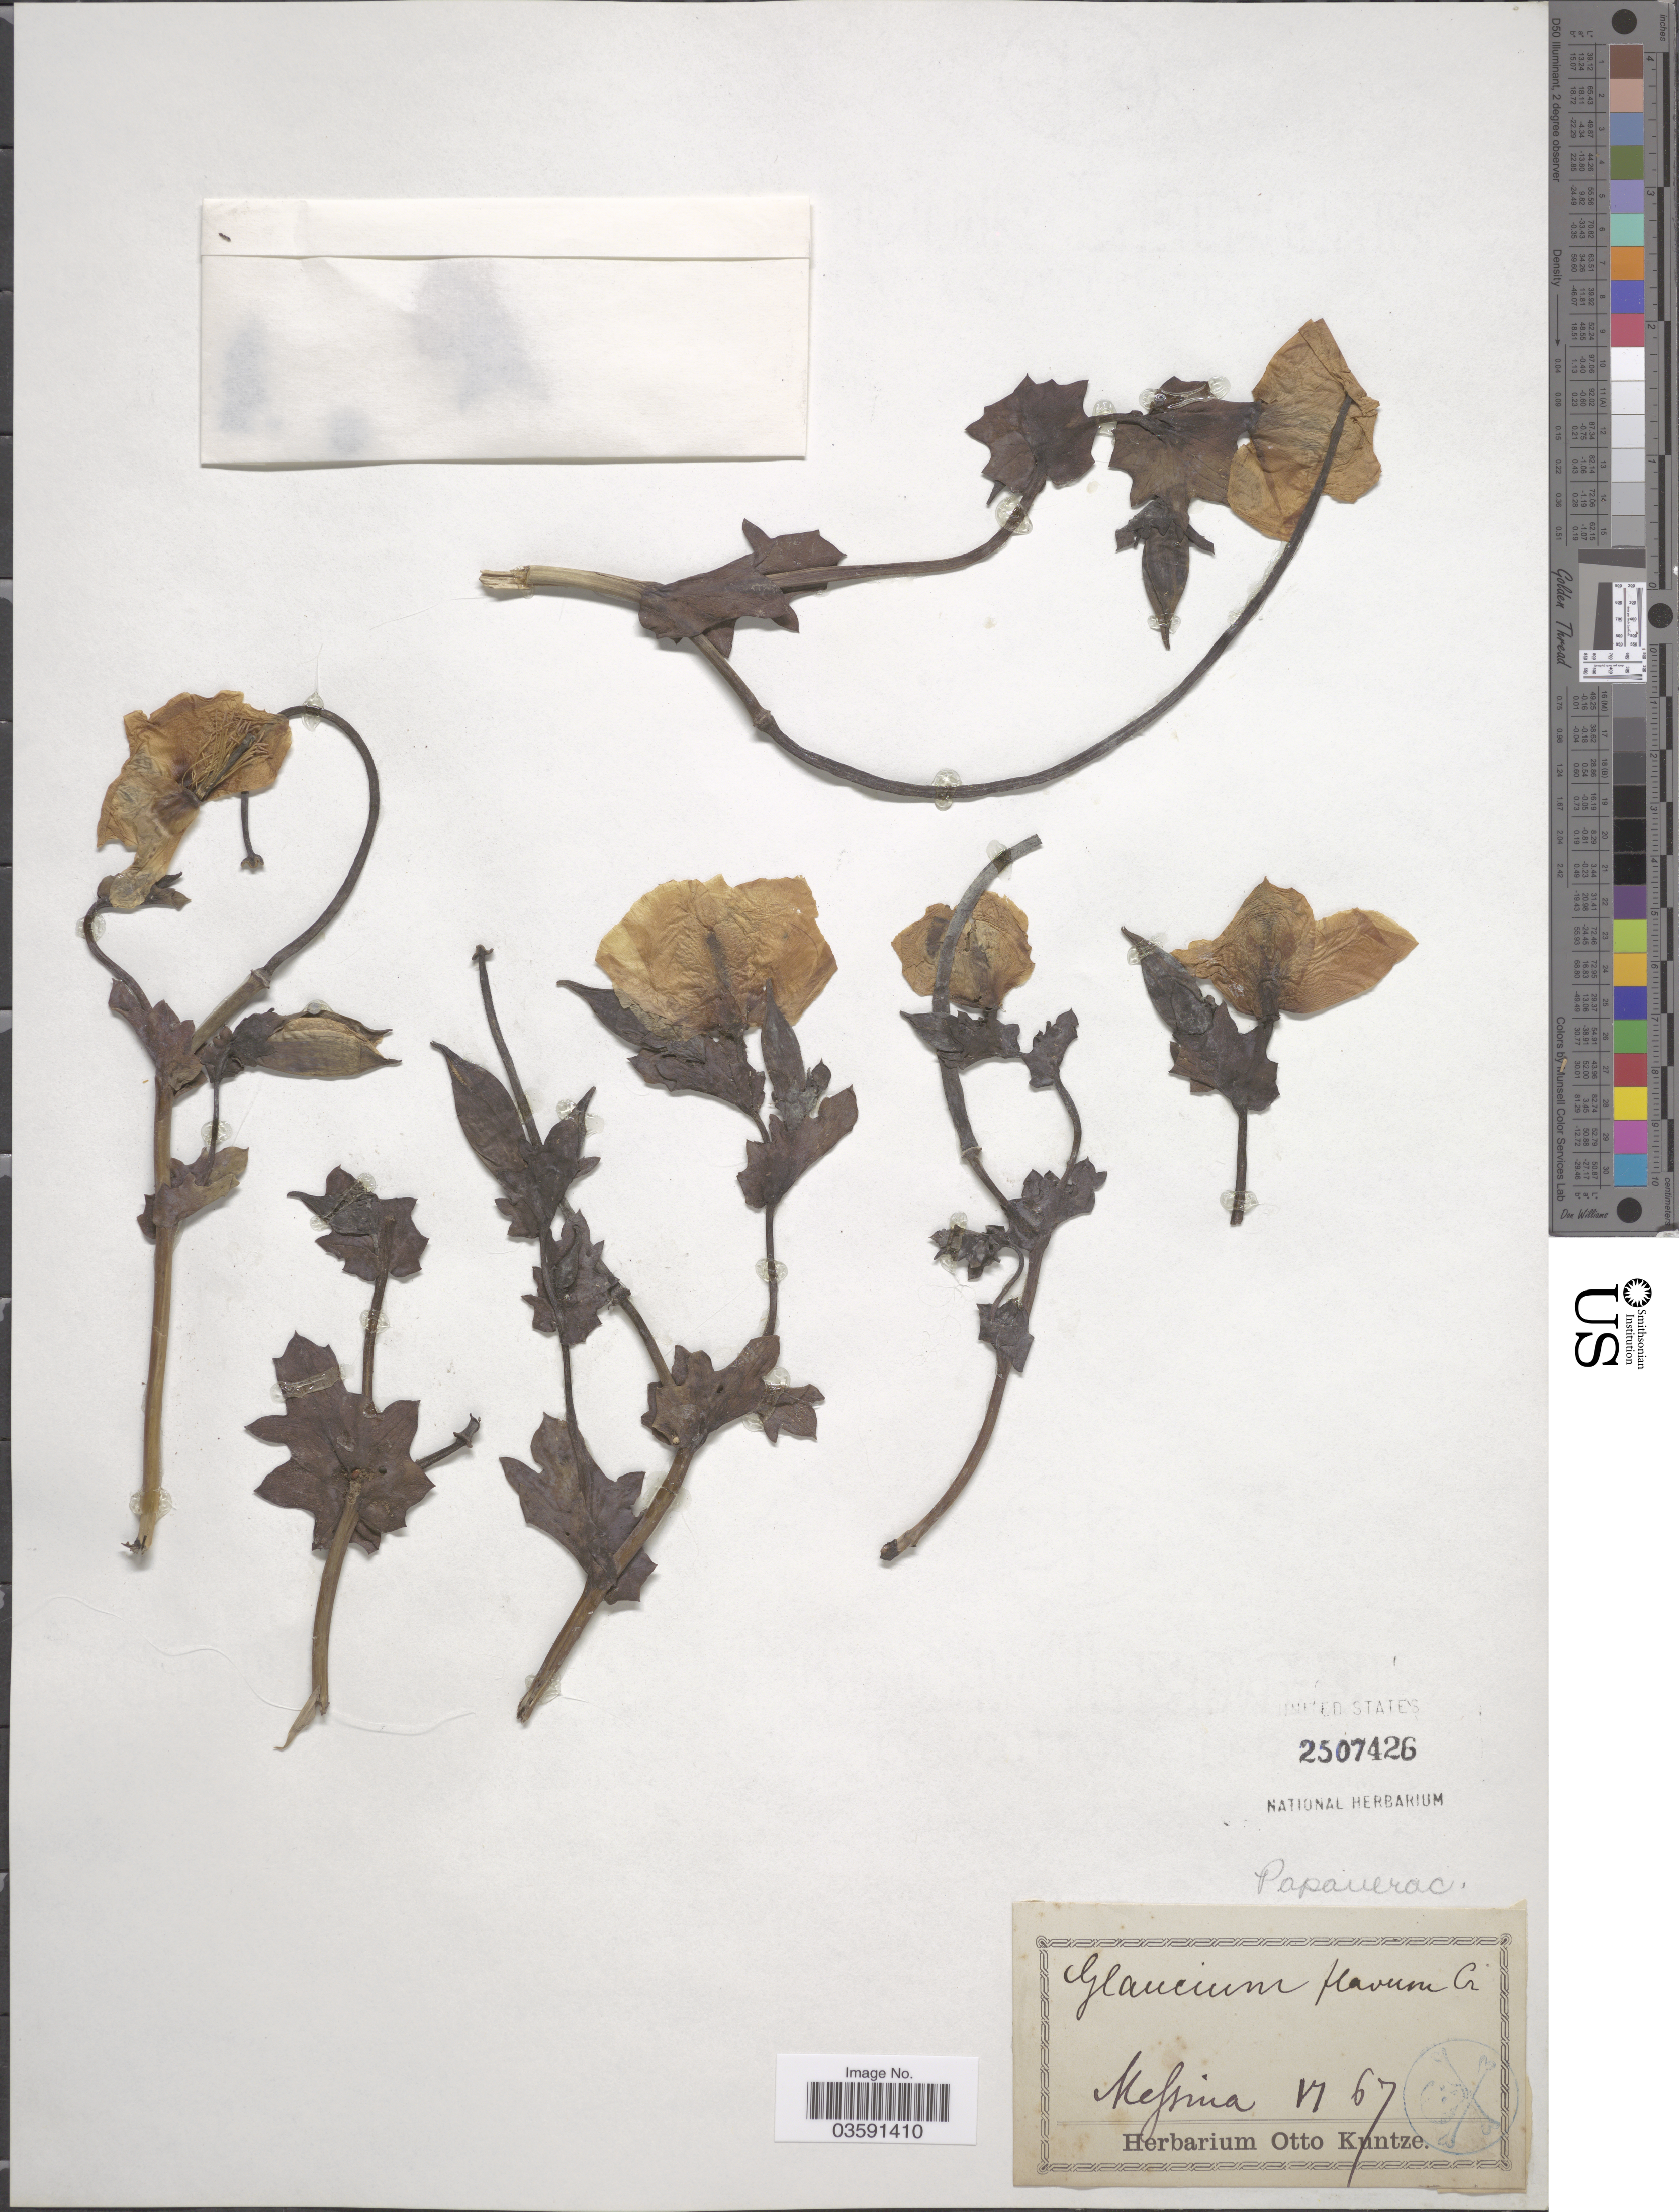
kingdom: Plantae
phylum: Tracheophyta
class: Magnoliopsida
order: Ranunculales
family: Papaveraceae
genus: Glaucium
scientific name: Glaucium flavum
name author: Crantz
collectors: ex herb. Otto Kuntze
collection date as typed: Transcribed d/m/y: /6/67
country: Italy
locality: Messina.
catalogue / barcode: US 2507426